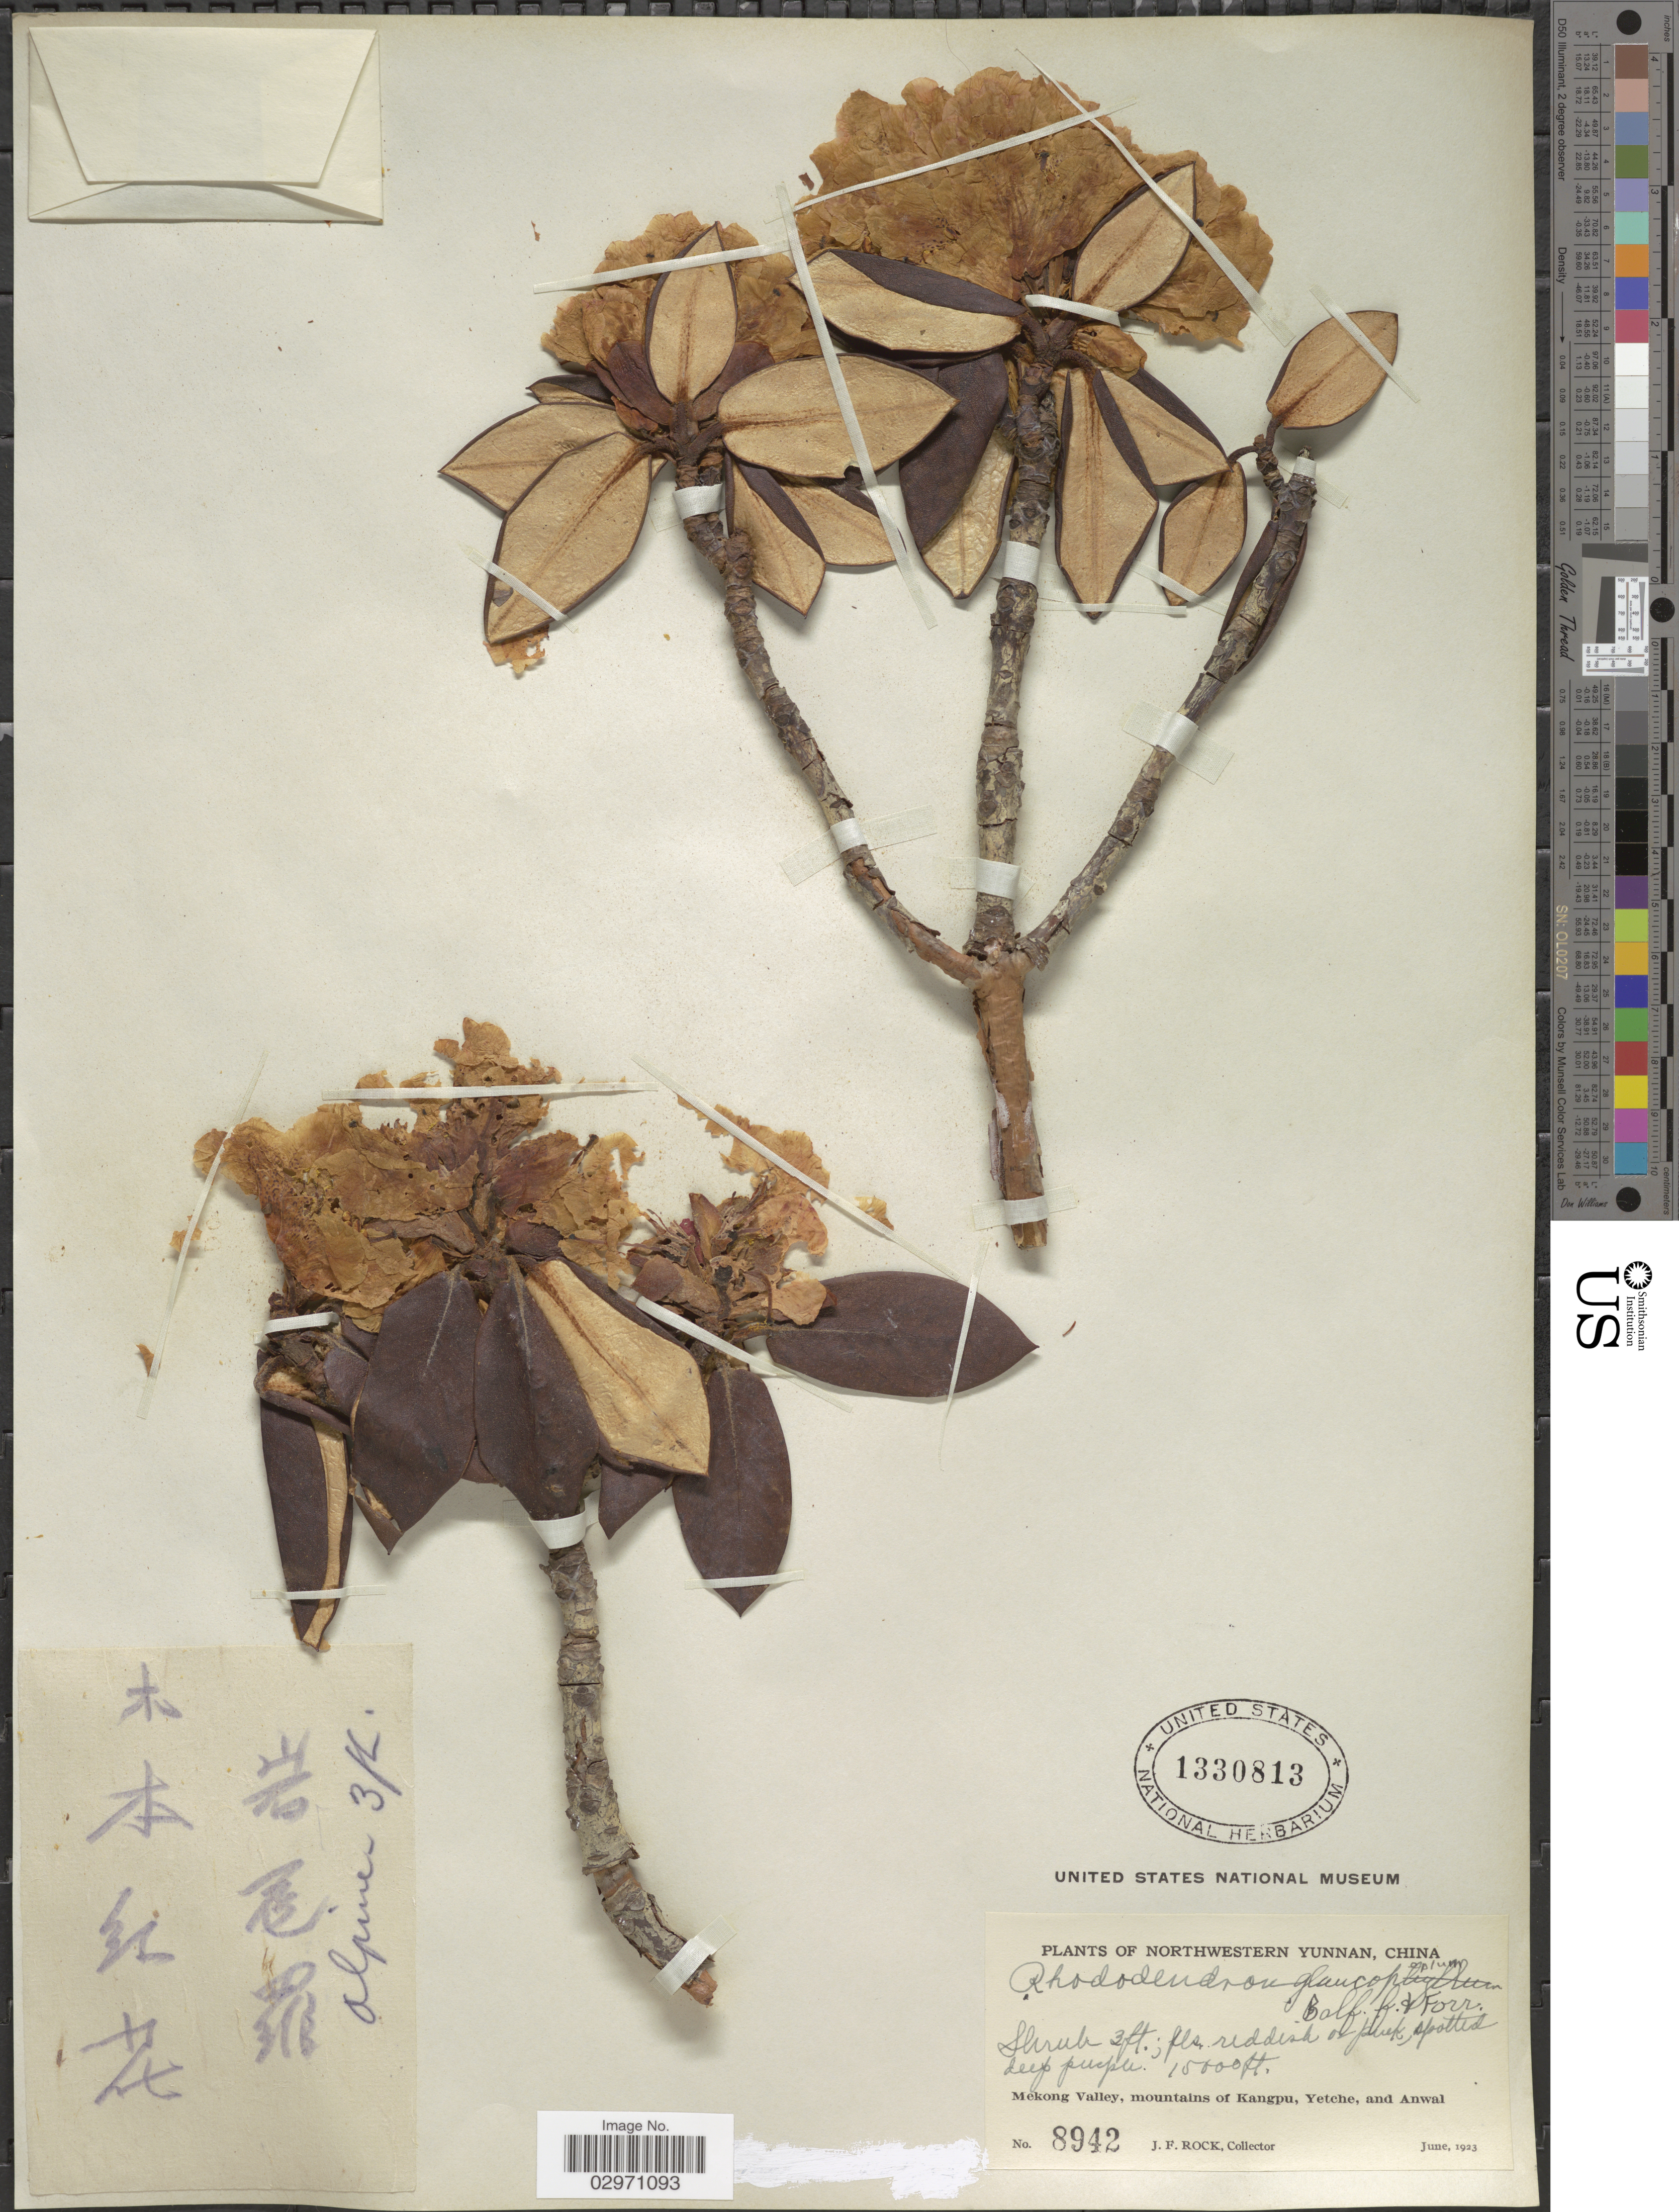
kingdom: Plantae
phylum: Tracheophyta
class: Magnoliopsida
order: Ericales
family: Ericaceae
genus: Rhododendron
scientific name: Rhododendron glaucopeplum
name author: Balf. f. & Forrest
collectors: J. Rock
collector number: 8942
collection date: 1923-06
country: China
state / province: Yunnan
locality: Northwestern Yunnan. Mekong Valley, mountains of Kangpu, Yetche, and Anwal.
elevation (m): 4572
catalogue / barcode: US 1330813